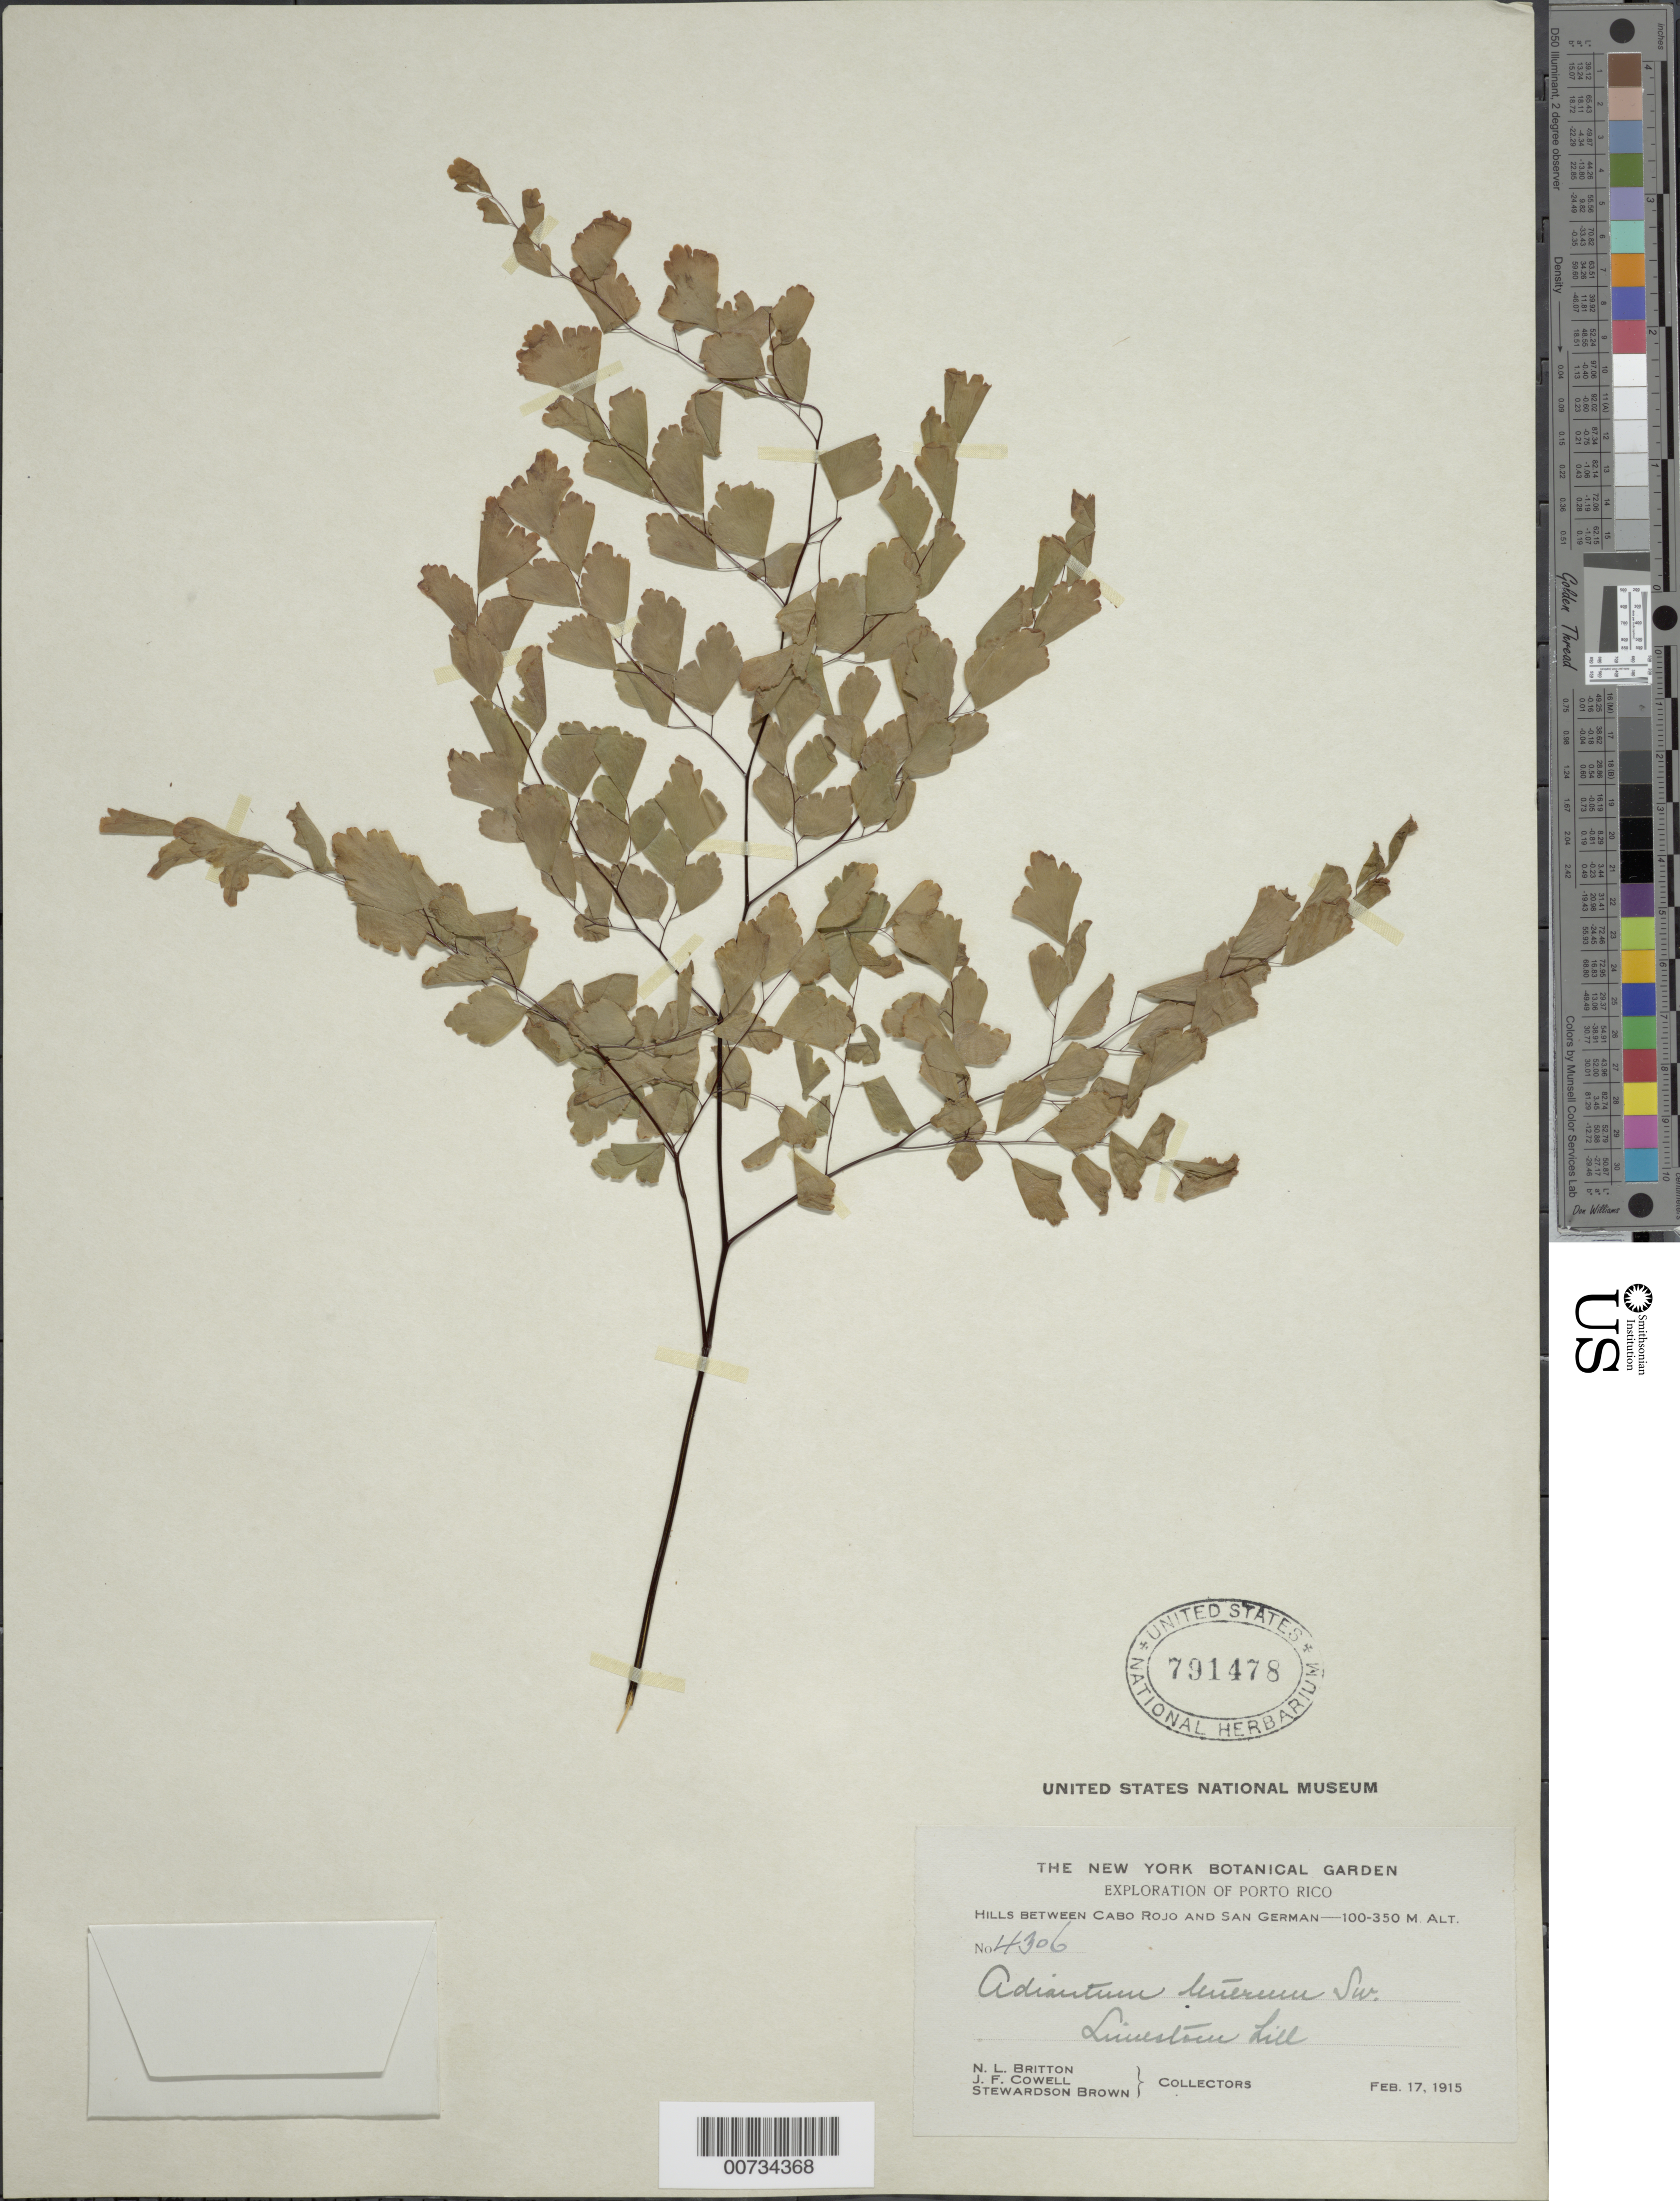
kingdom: Plantae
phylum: Tracheophyta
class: Polypodiopsida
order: Polypodiales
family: Pteridaceae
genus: Adiantum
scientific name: Adiantum tenerum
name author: Sw.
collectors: N. Britton, J. F. Cowell & S. Brown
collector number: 4306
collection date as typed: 17 Feb 1915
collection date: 1915-02-17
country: Puerto Rico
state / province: Cabo Rojo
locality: Cabo Rojo and San German, between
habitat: Limestone hill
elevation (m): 100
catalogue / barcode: US 791478